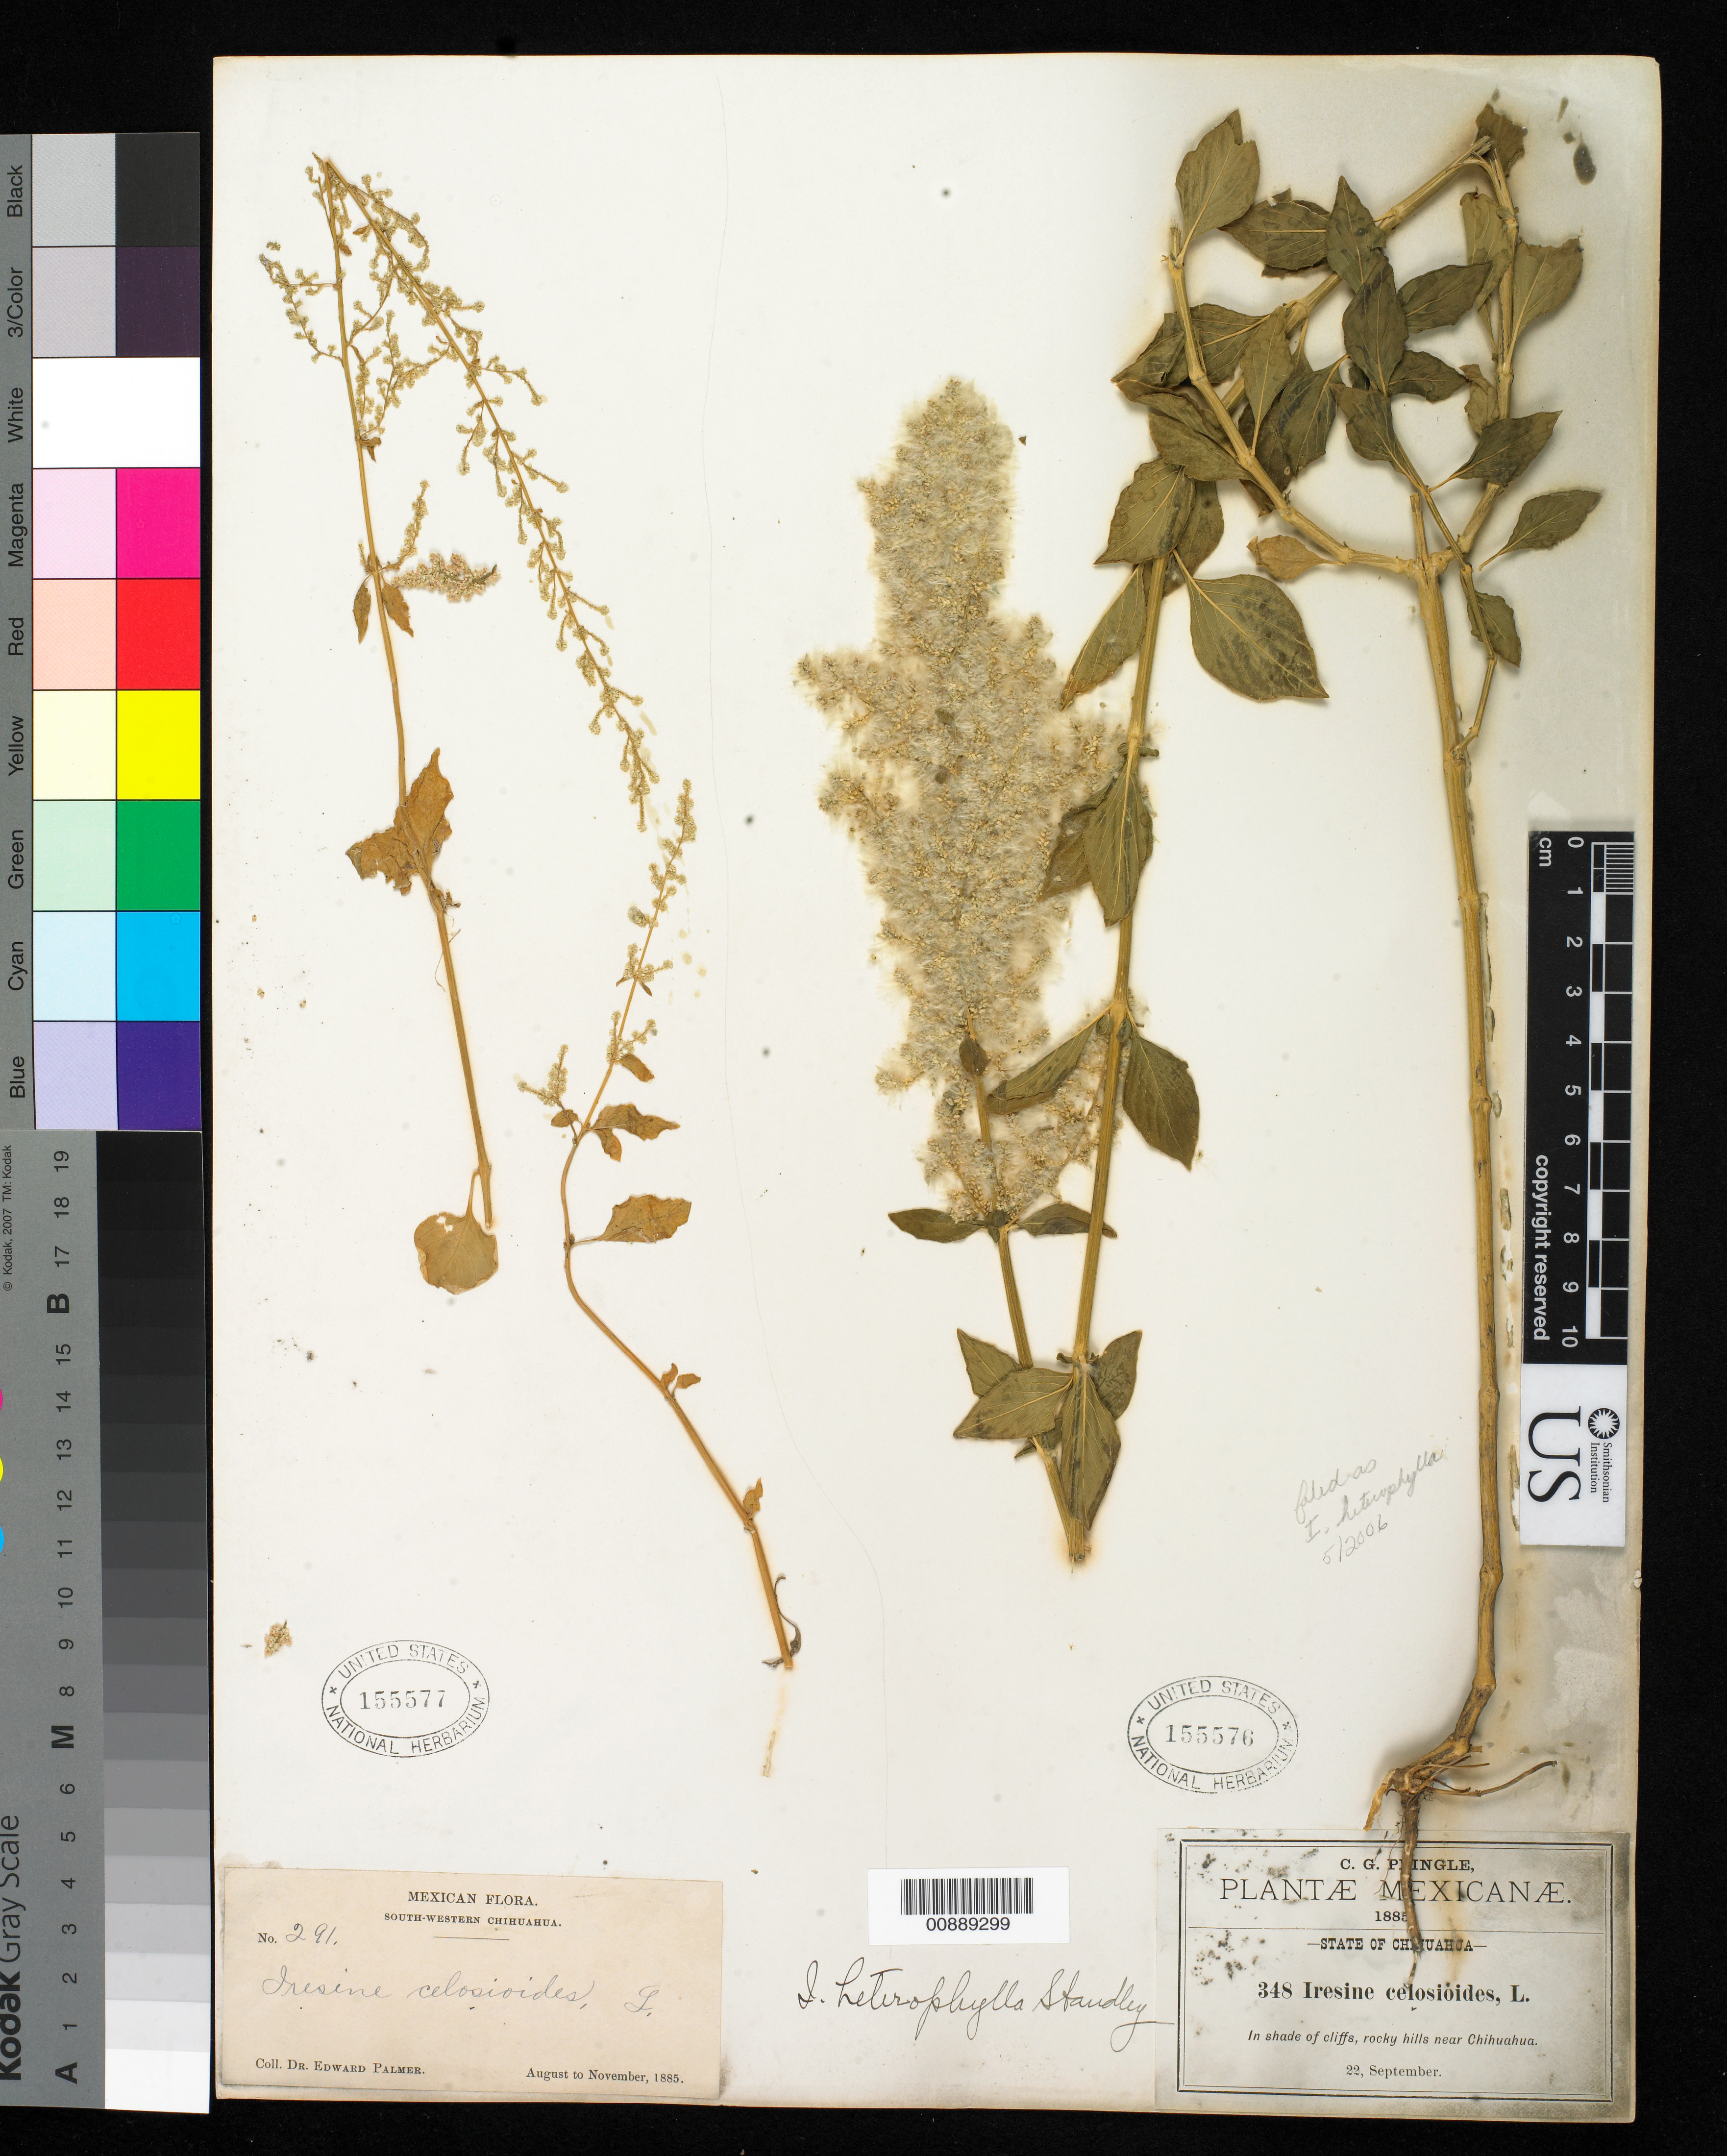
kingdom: Plantae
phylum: Tracheophyta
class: Magnoliopsida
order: Caryophyllales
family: Amaranthaceae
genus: Iresine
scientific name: Iresine heterophylla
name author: Standl.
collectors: C. G. Pringle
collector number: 348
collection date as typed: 22 Sep 1885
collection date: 1885-09-22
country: Mexico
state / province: Chihuahua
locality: Rocky hills near Chihuahua.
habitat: In shade of cliffs, rocky hills.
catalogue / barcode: US 155576-2